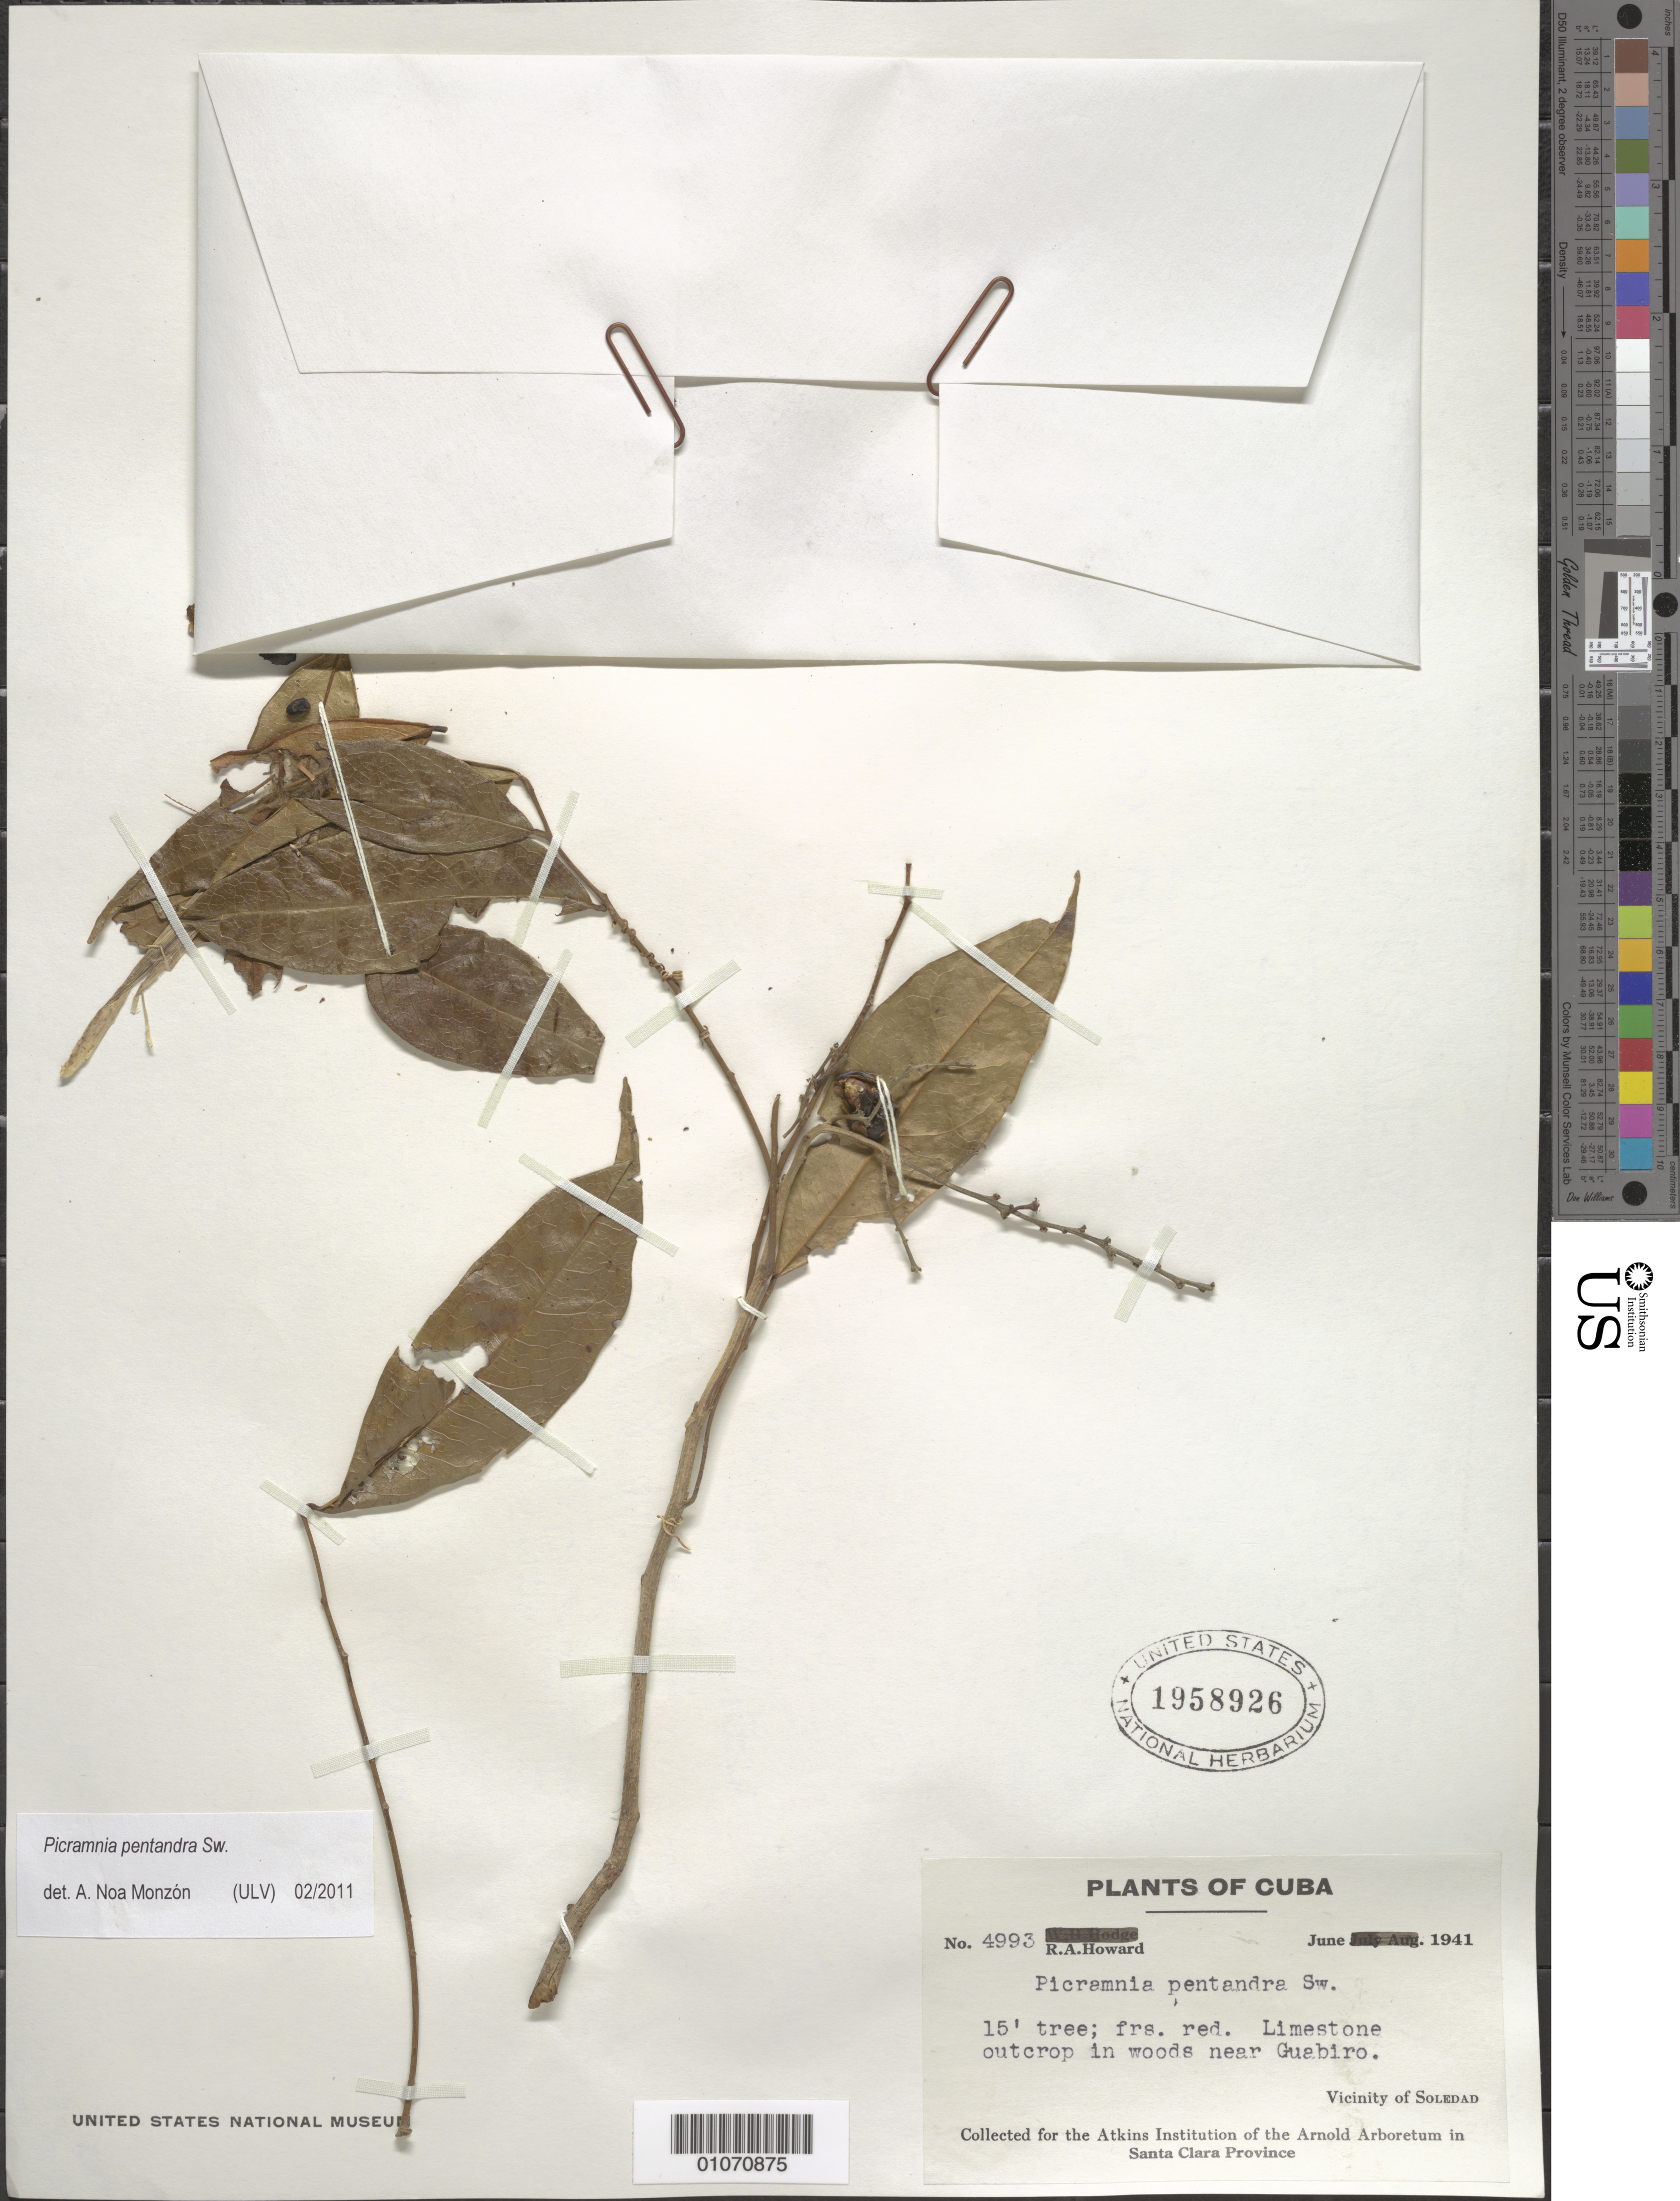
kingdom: Plantae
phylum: Tracheophyta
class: Magnoliopsida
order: Picramniales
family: Picramniaceae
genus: Picramnia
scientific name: Picramnia pentandra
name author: Sw.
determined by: Noa Monzón, A.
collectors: R. A. Howard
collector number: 4993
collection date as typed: Jun 1941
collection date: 1941-06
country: Cuba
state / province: Cienfuegos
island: Cuba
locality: Soledad vicinity; near Guabiro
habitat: Limestone outcrop in woods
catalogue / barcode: US 1958926